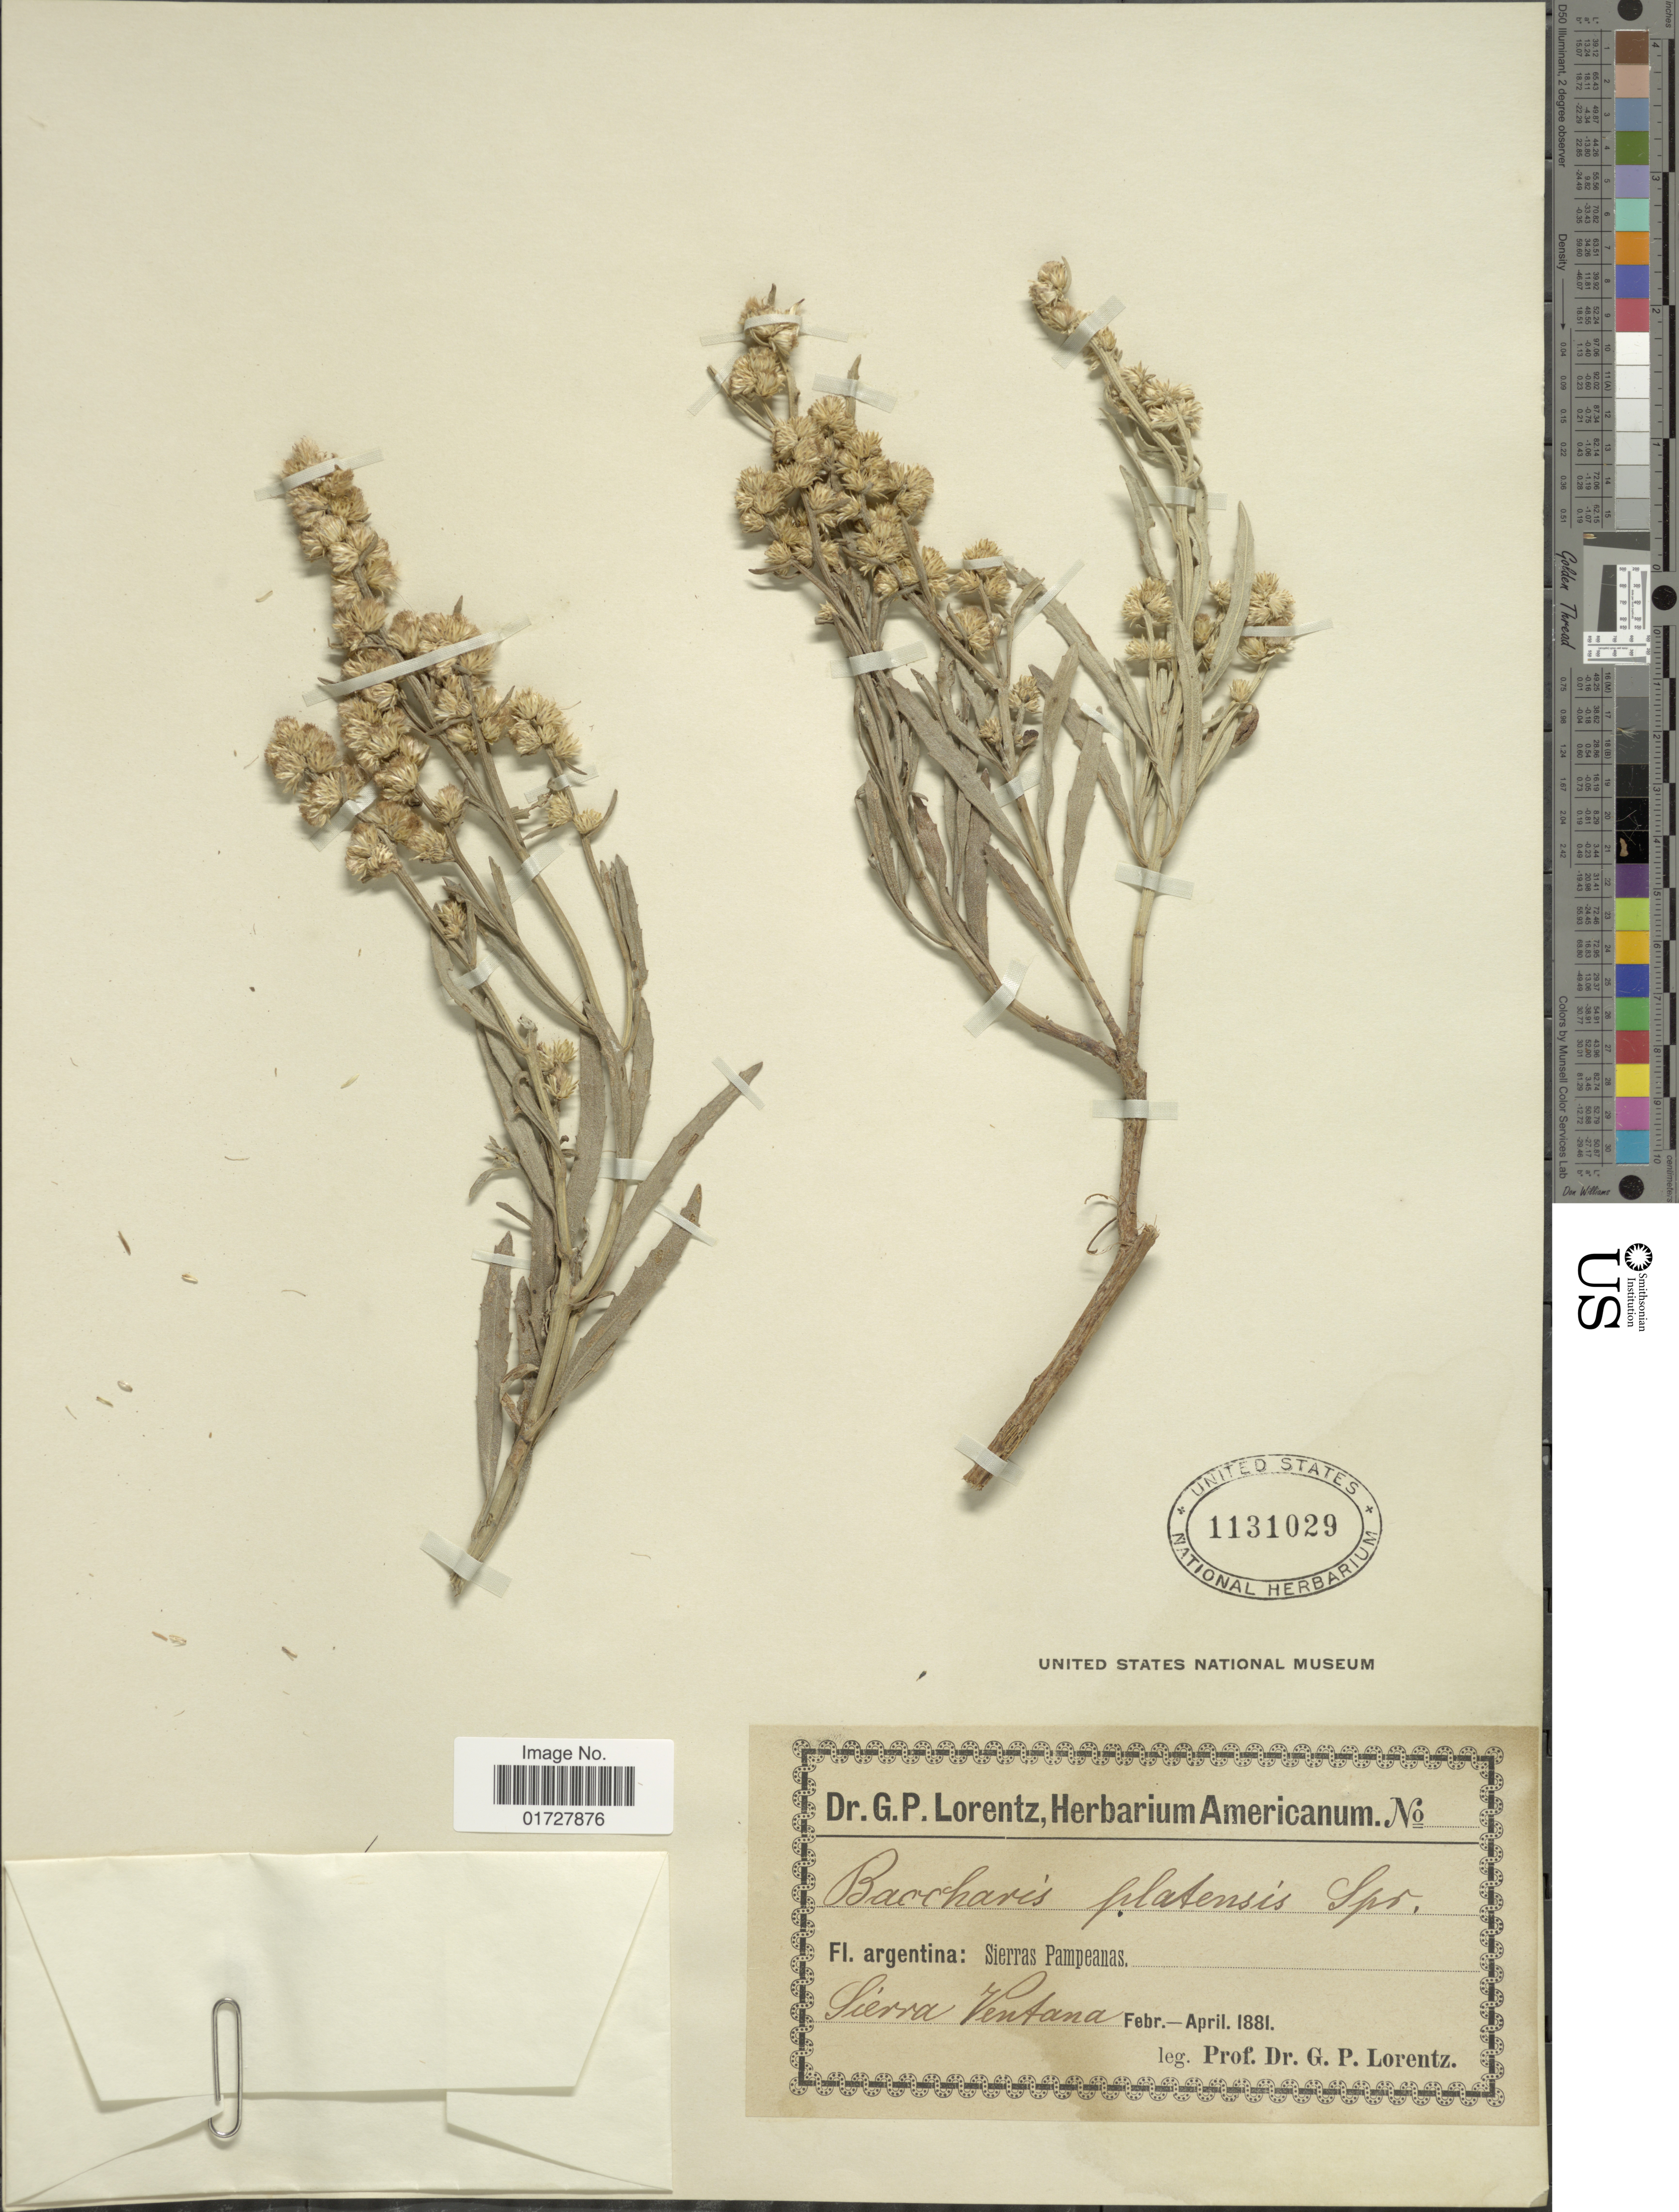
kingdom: Plantae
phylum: Tracheophyta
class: Magnoliopsida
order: Asterales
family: Asteraceae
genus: Baccharis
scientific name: Baccharis spicata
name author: (Lam.) Baill.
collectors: P. G. Lorentz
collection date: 1881-02/1881-04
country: Argentina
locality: Sierras Pampeanas, Sierra Ventana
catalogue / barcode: US 1131029